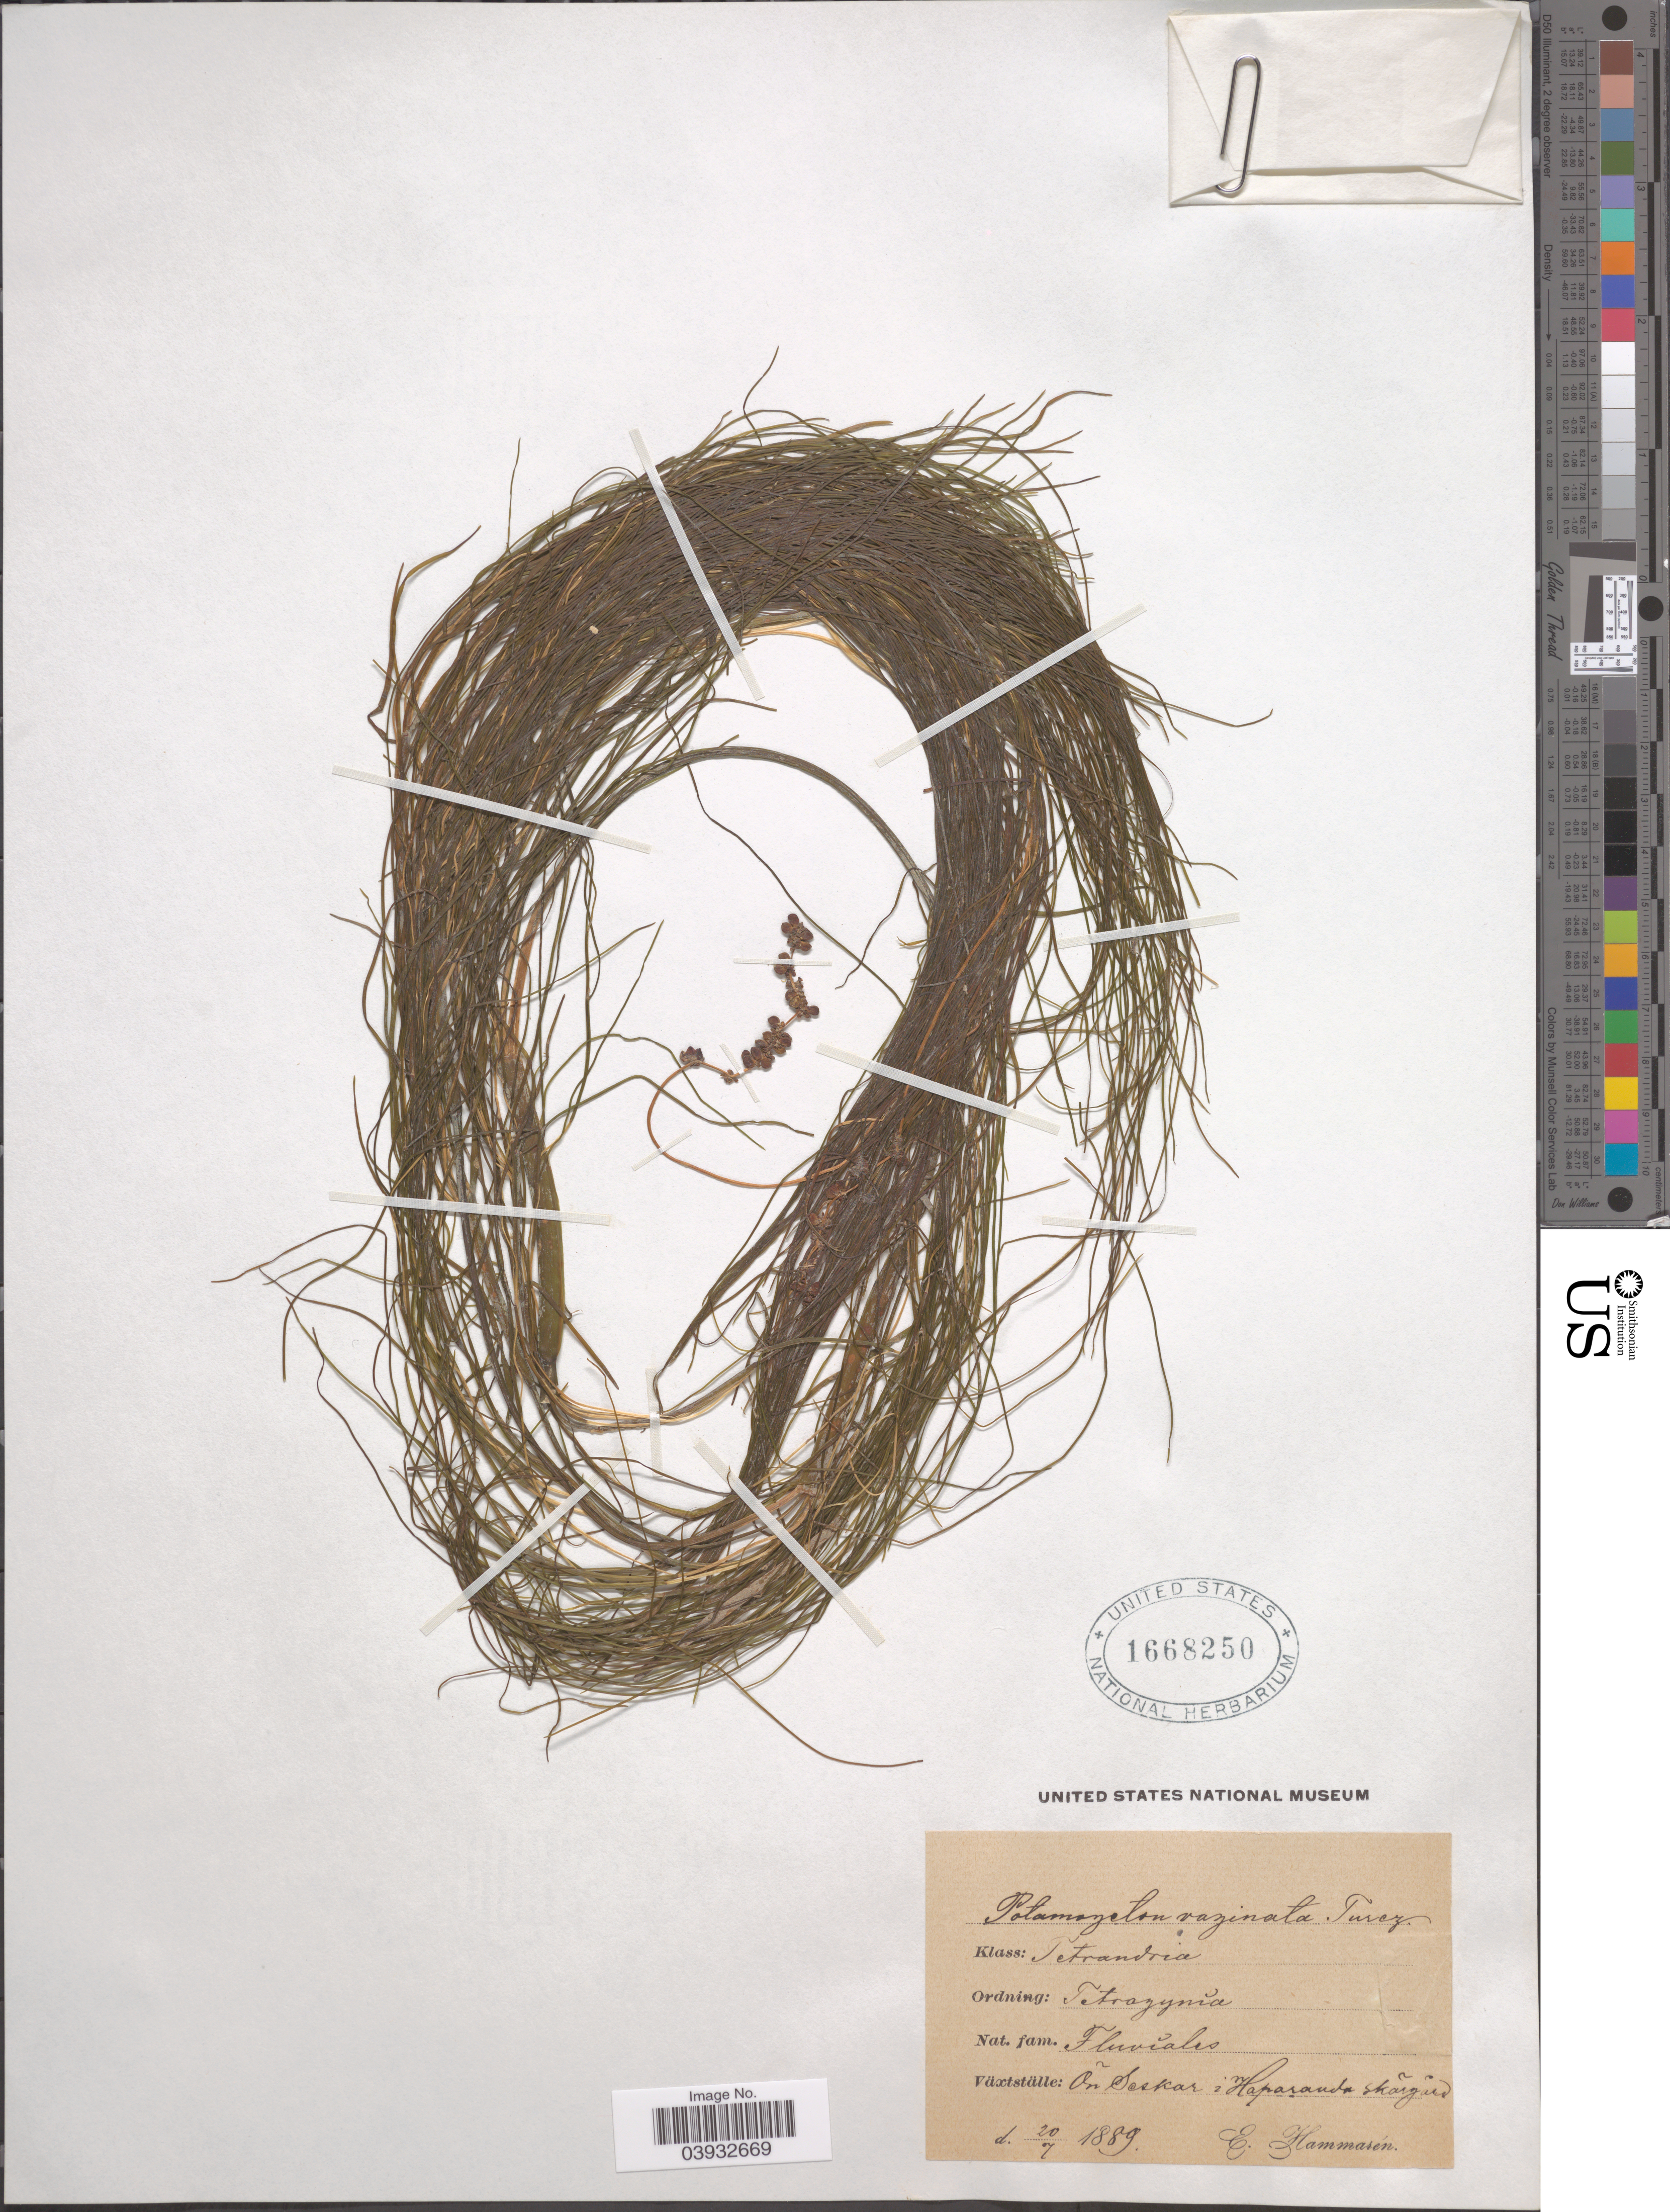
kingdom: Plantae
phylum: Tracheophyta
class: Liliopsida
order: Alismatales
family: Potamogetonaceae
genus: Potamogeton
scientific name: Potamogeton vaginatus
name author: Turcz.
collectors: E. Hammarén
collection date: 1889-07-20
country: Sweden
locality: On Saskar i Haparanda Skãrgãr.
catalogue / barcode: US 1668250